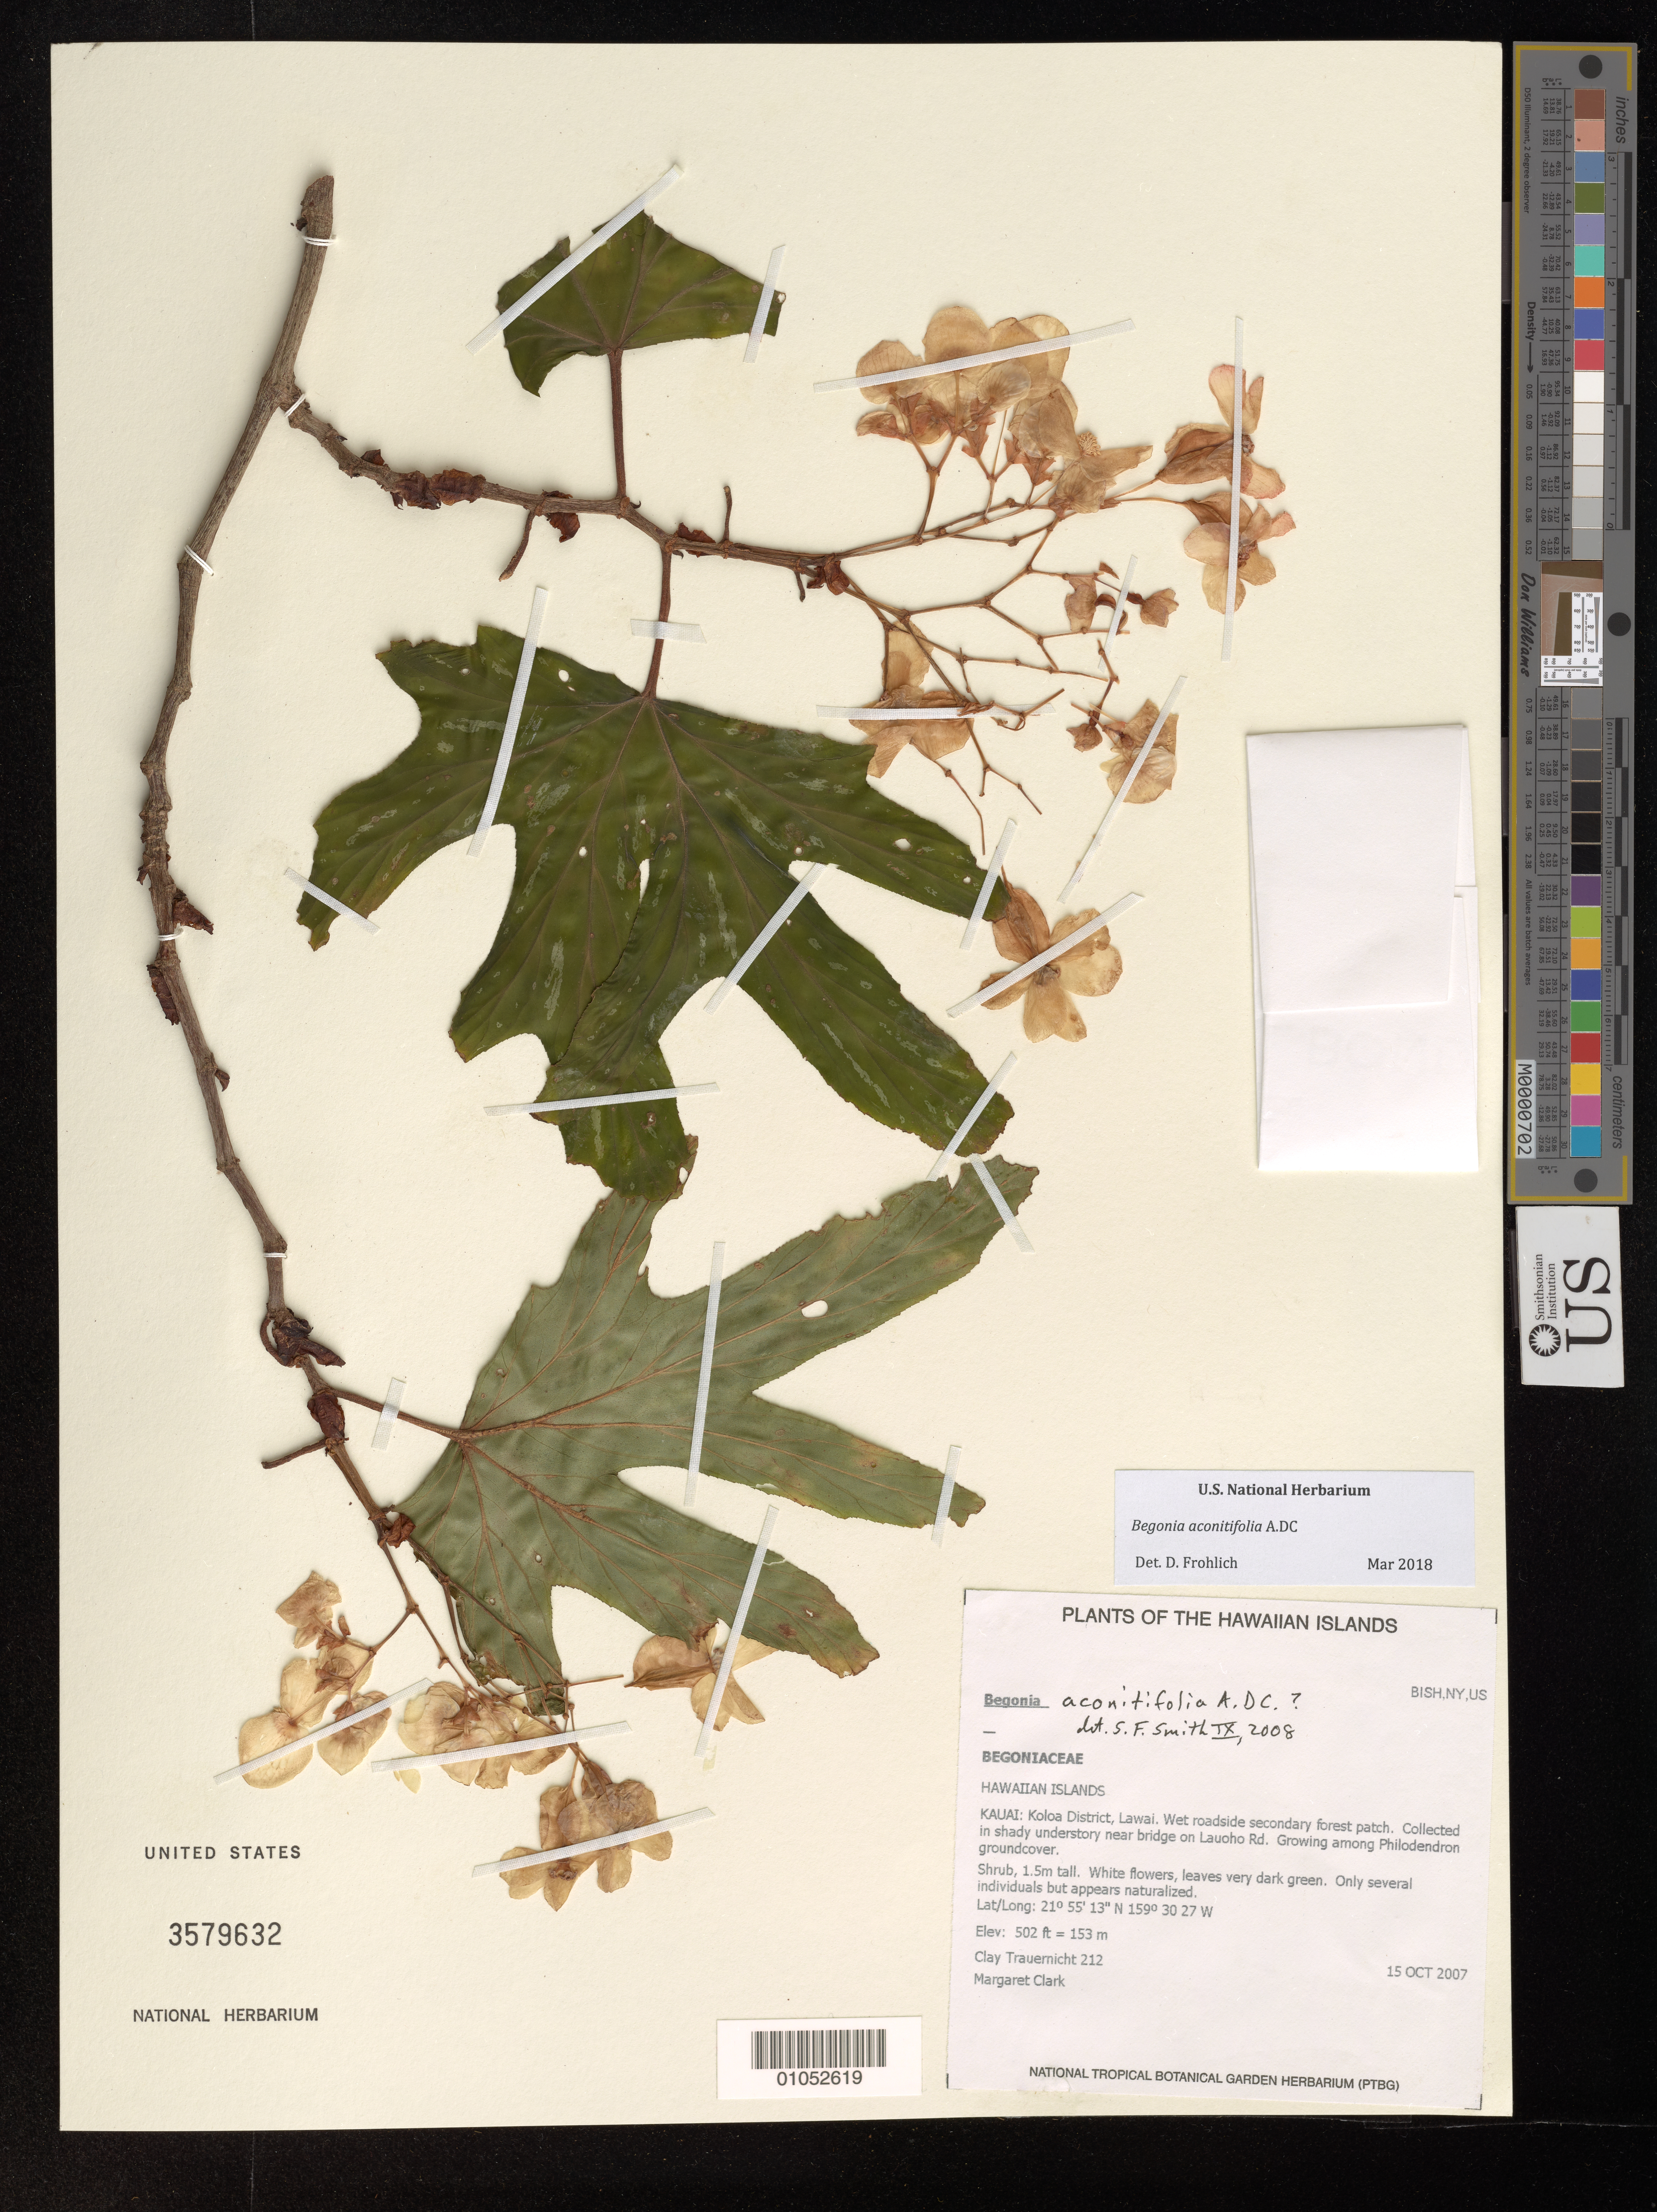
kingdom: Plantae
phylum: Tracheophyta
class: Magnoliopsida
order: Cucurbitales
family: Begoniaceae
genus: Begonia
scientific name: Begonia aconitifolia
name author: A. DC.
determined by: Frohlich, D.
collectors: C. Trauernicht & M. Clark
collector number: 212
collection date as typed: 15 Oct 2007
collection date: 2007-10-15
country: United States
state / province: Hawaii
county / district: Kauai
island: Kaua'i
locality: Lawai. West roadside secondary forest patch. Collected in shady understory near bridge on Lauoho Rd.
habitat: Wet roadside secondary forest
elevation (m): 153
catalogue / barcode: US 3579632